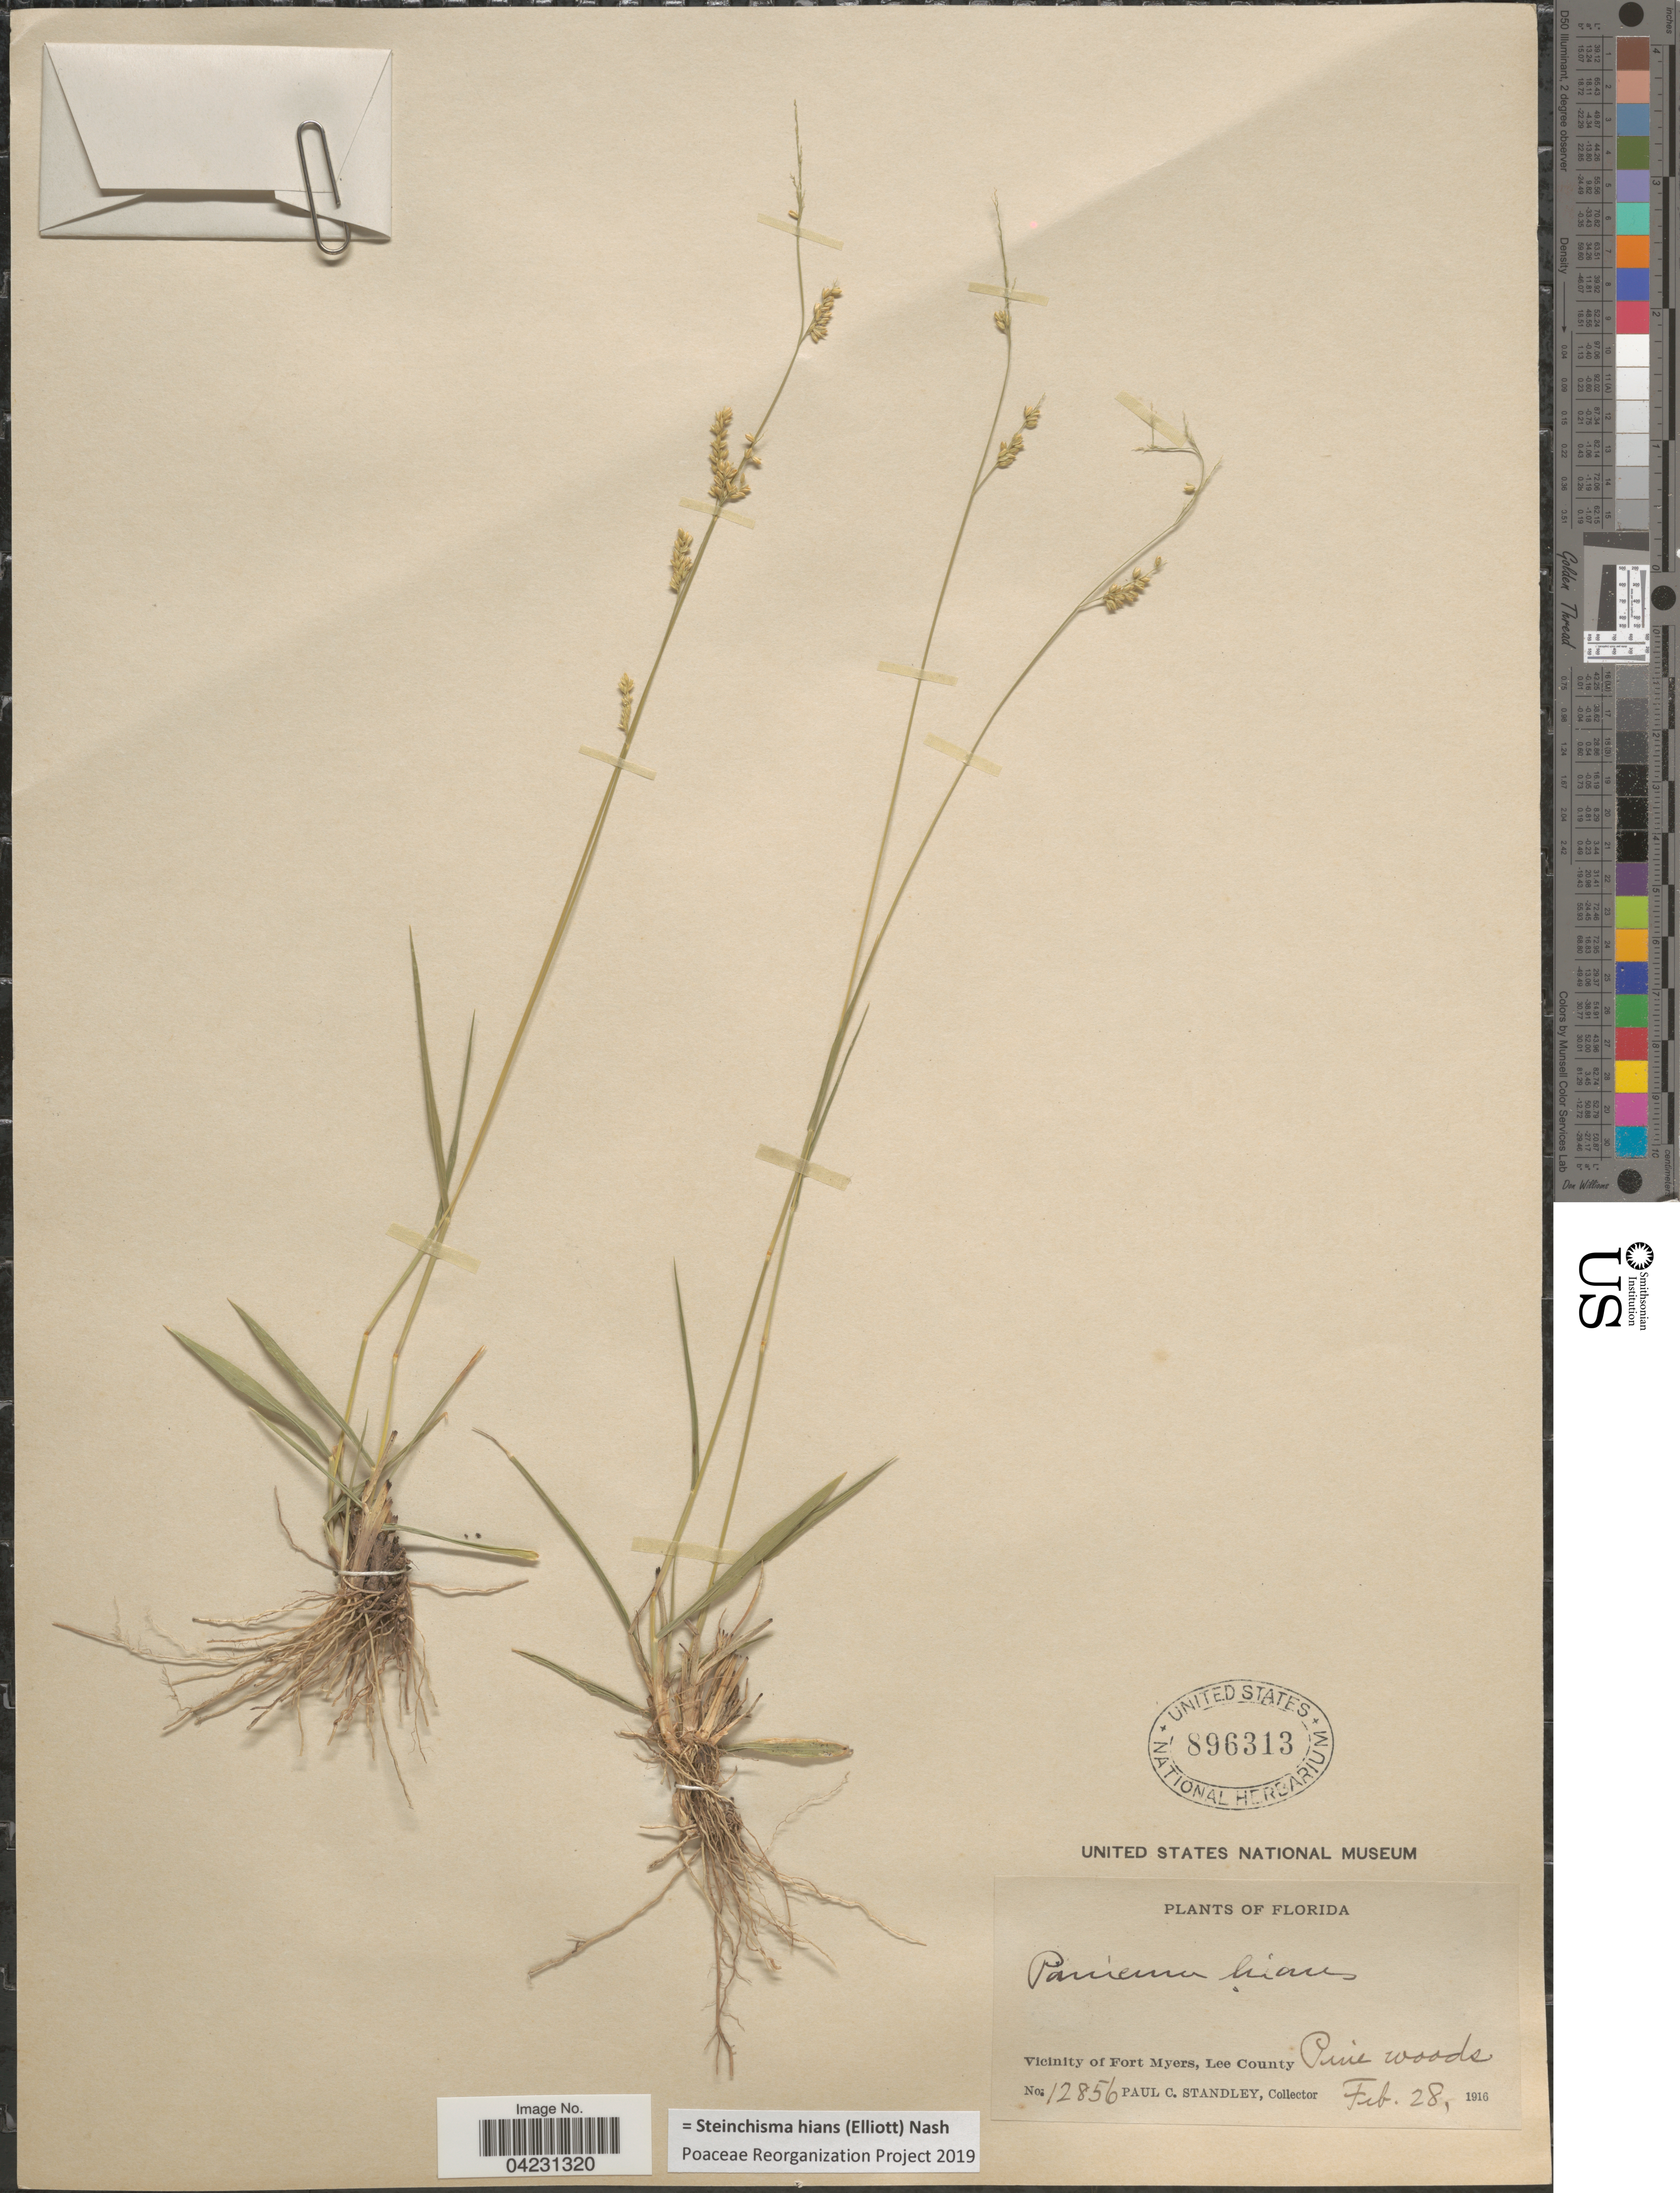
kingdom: Plantae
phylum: Tracheophyta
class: Liliopsida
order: Poales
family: Poaceae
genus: Steinchisma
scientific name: Steinchisma hians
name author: (Elliott) Nash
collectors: P. C. Standley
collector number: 12856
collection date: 1916-02-28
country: United States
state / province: Florida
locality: Vicinity of Fort Myers, Lee County. Pine woods.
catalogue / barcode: US 896313